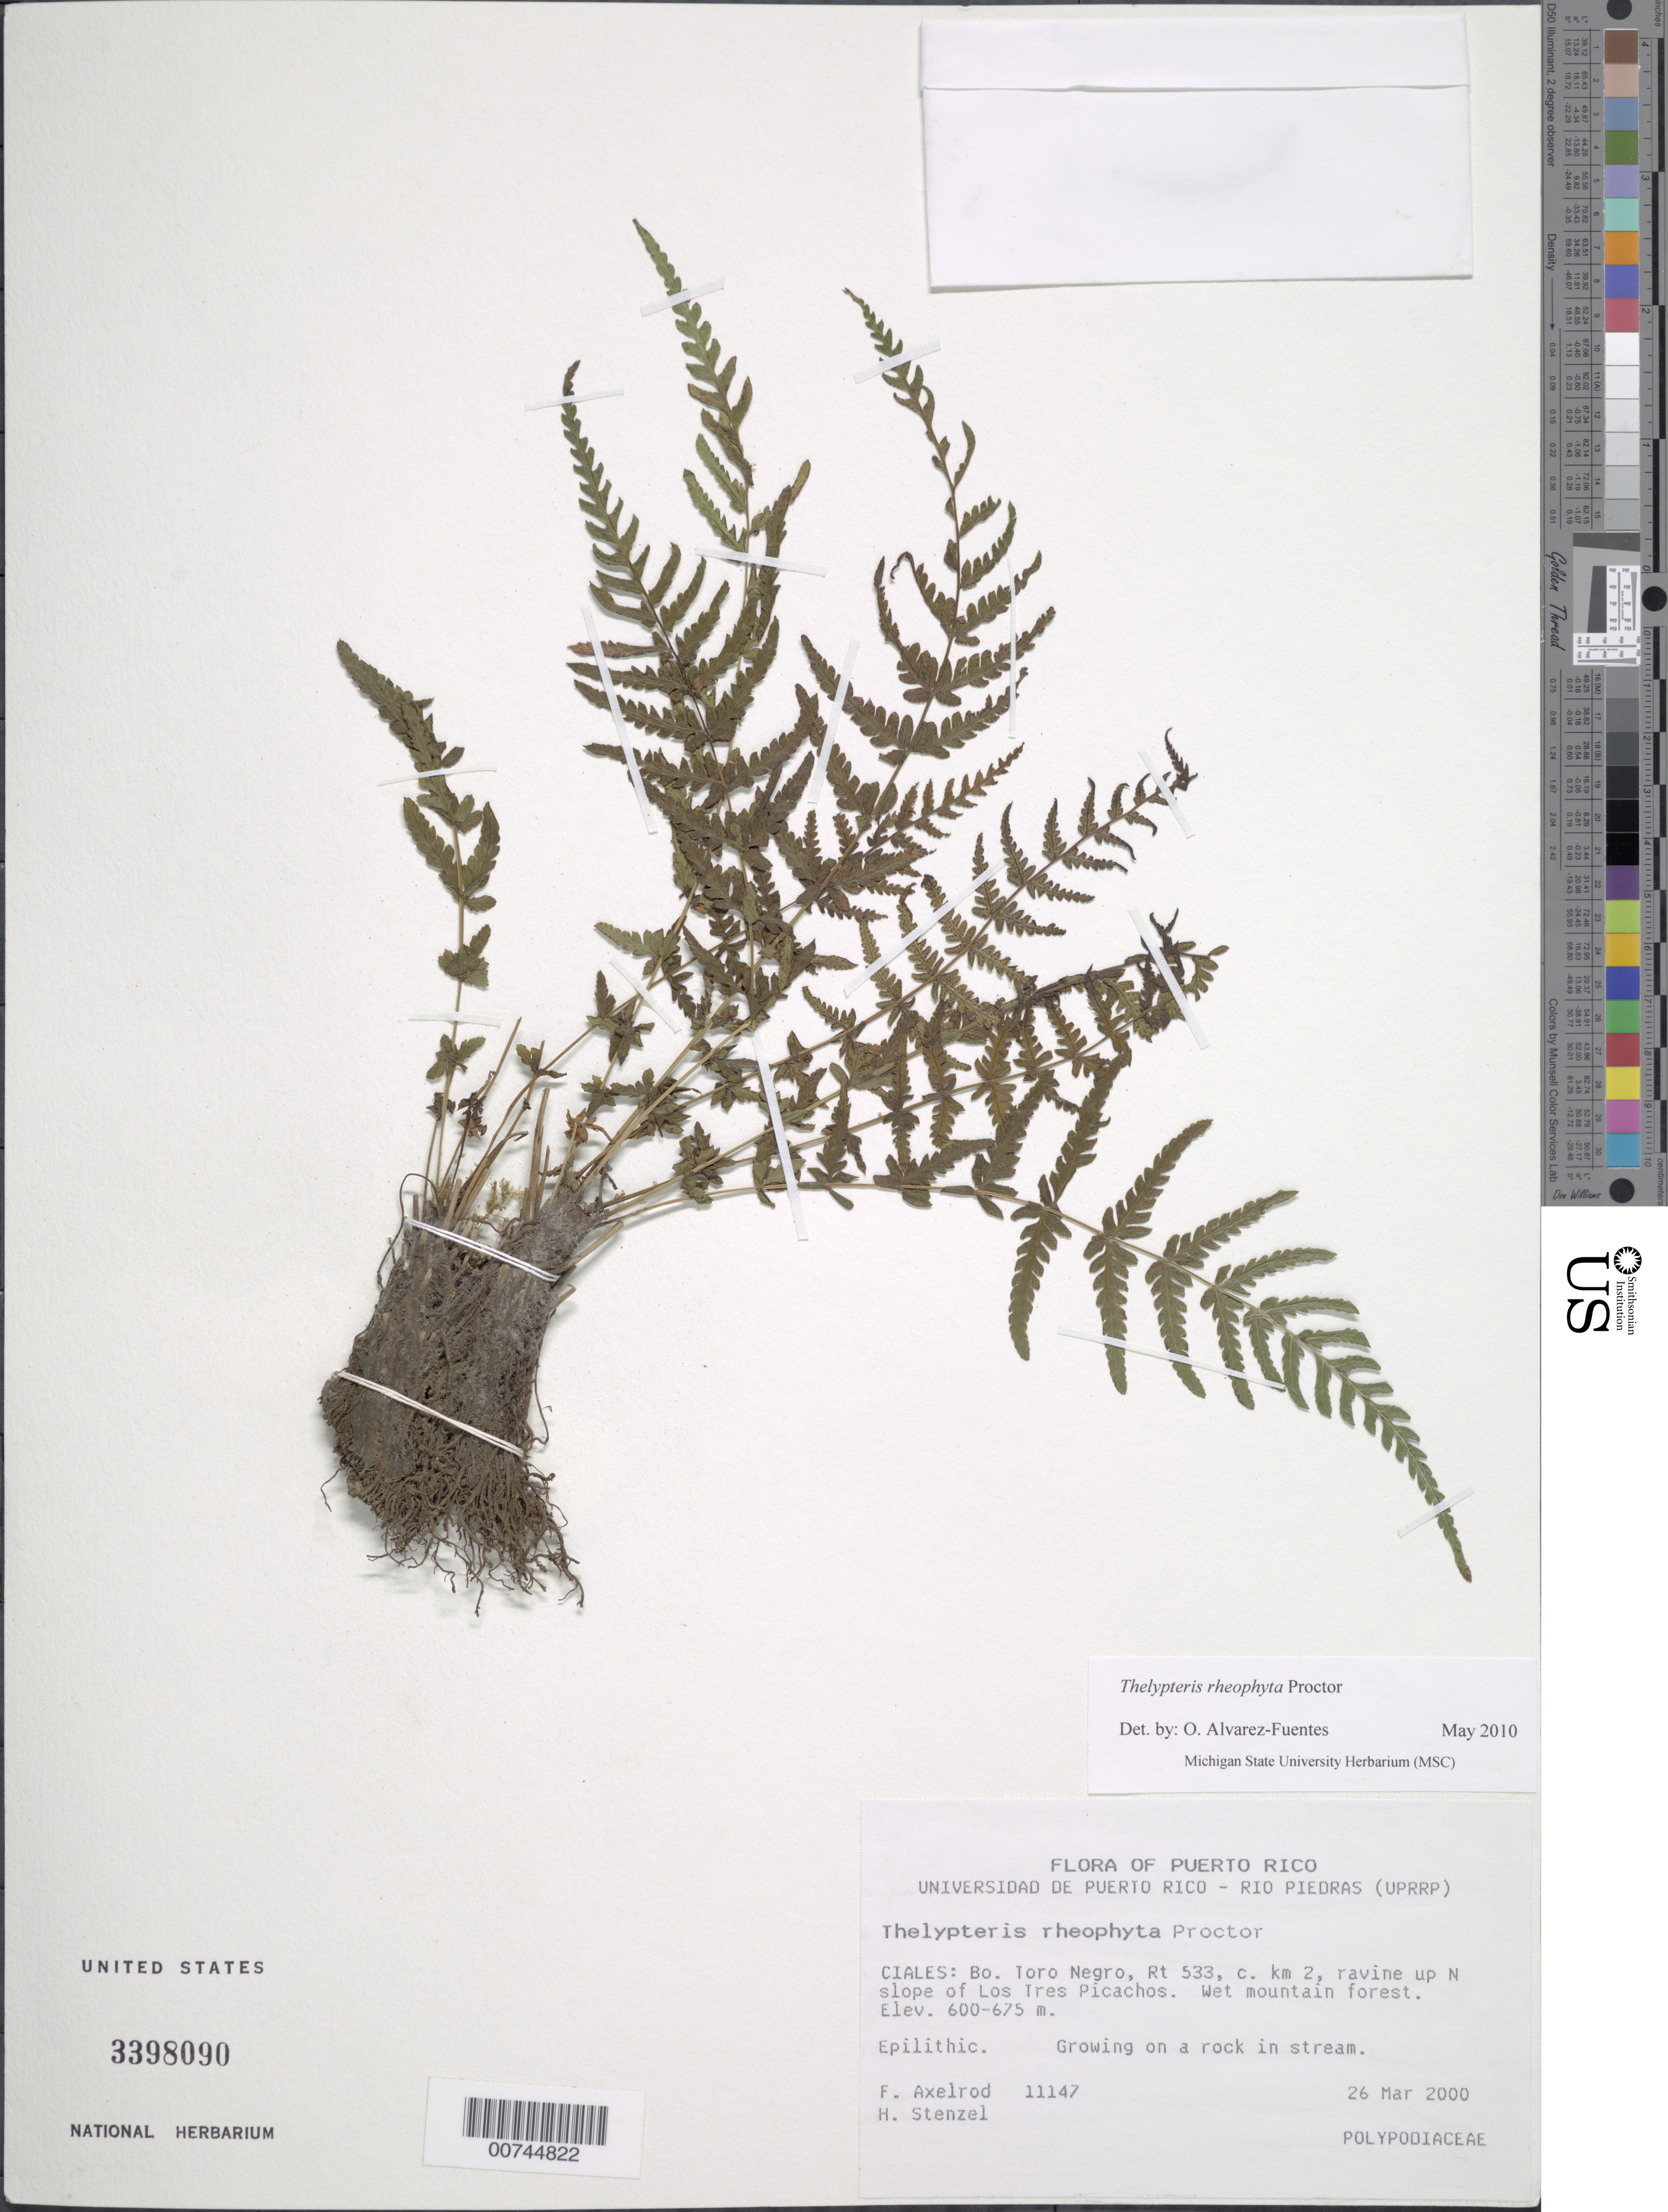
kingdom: Plantae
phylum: Tracheophyta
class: Polypodiopsida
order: Polypodiales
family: Thelypteridaceae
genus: Amauropelta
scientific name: Amauropelta rheophyta (Proctor) comb. nov., ined 2015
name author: (Proctor)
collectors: F. S. Axelrod & H. Stenzel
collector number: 11147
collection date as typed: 26 Mar 2000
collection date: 2000-03-26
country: Puerto Rico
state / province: Ciales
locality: Ciales: Barrio Toro Negro, Rt 533, c. km 2, ravine up N slope of Los Tres Picachos. Wet mountain forest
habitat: Growing on a rock in stream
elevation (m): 600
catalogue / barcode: US 3398090